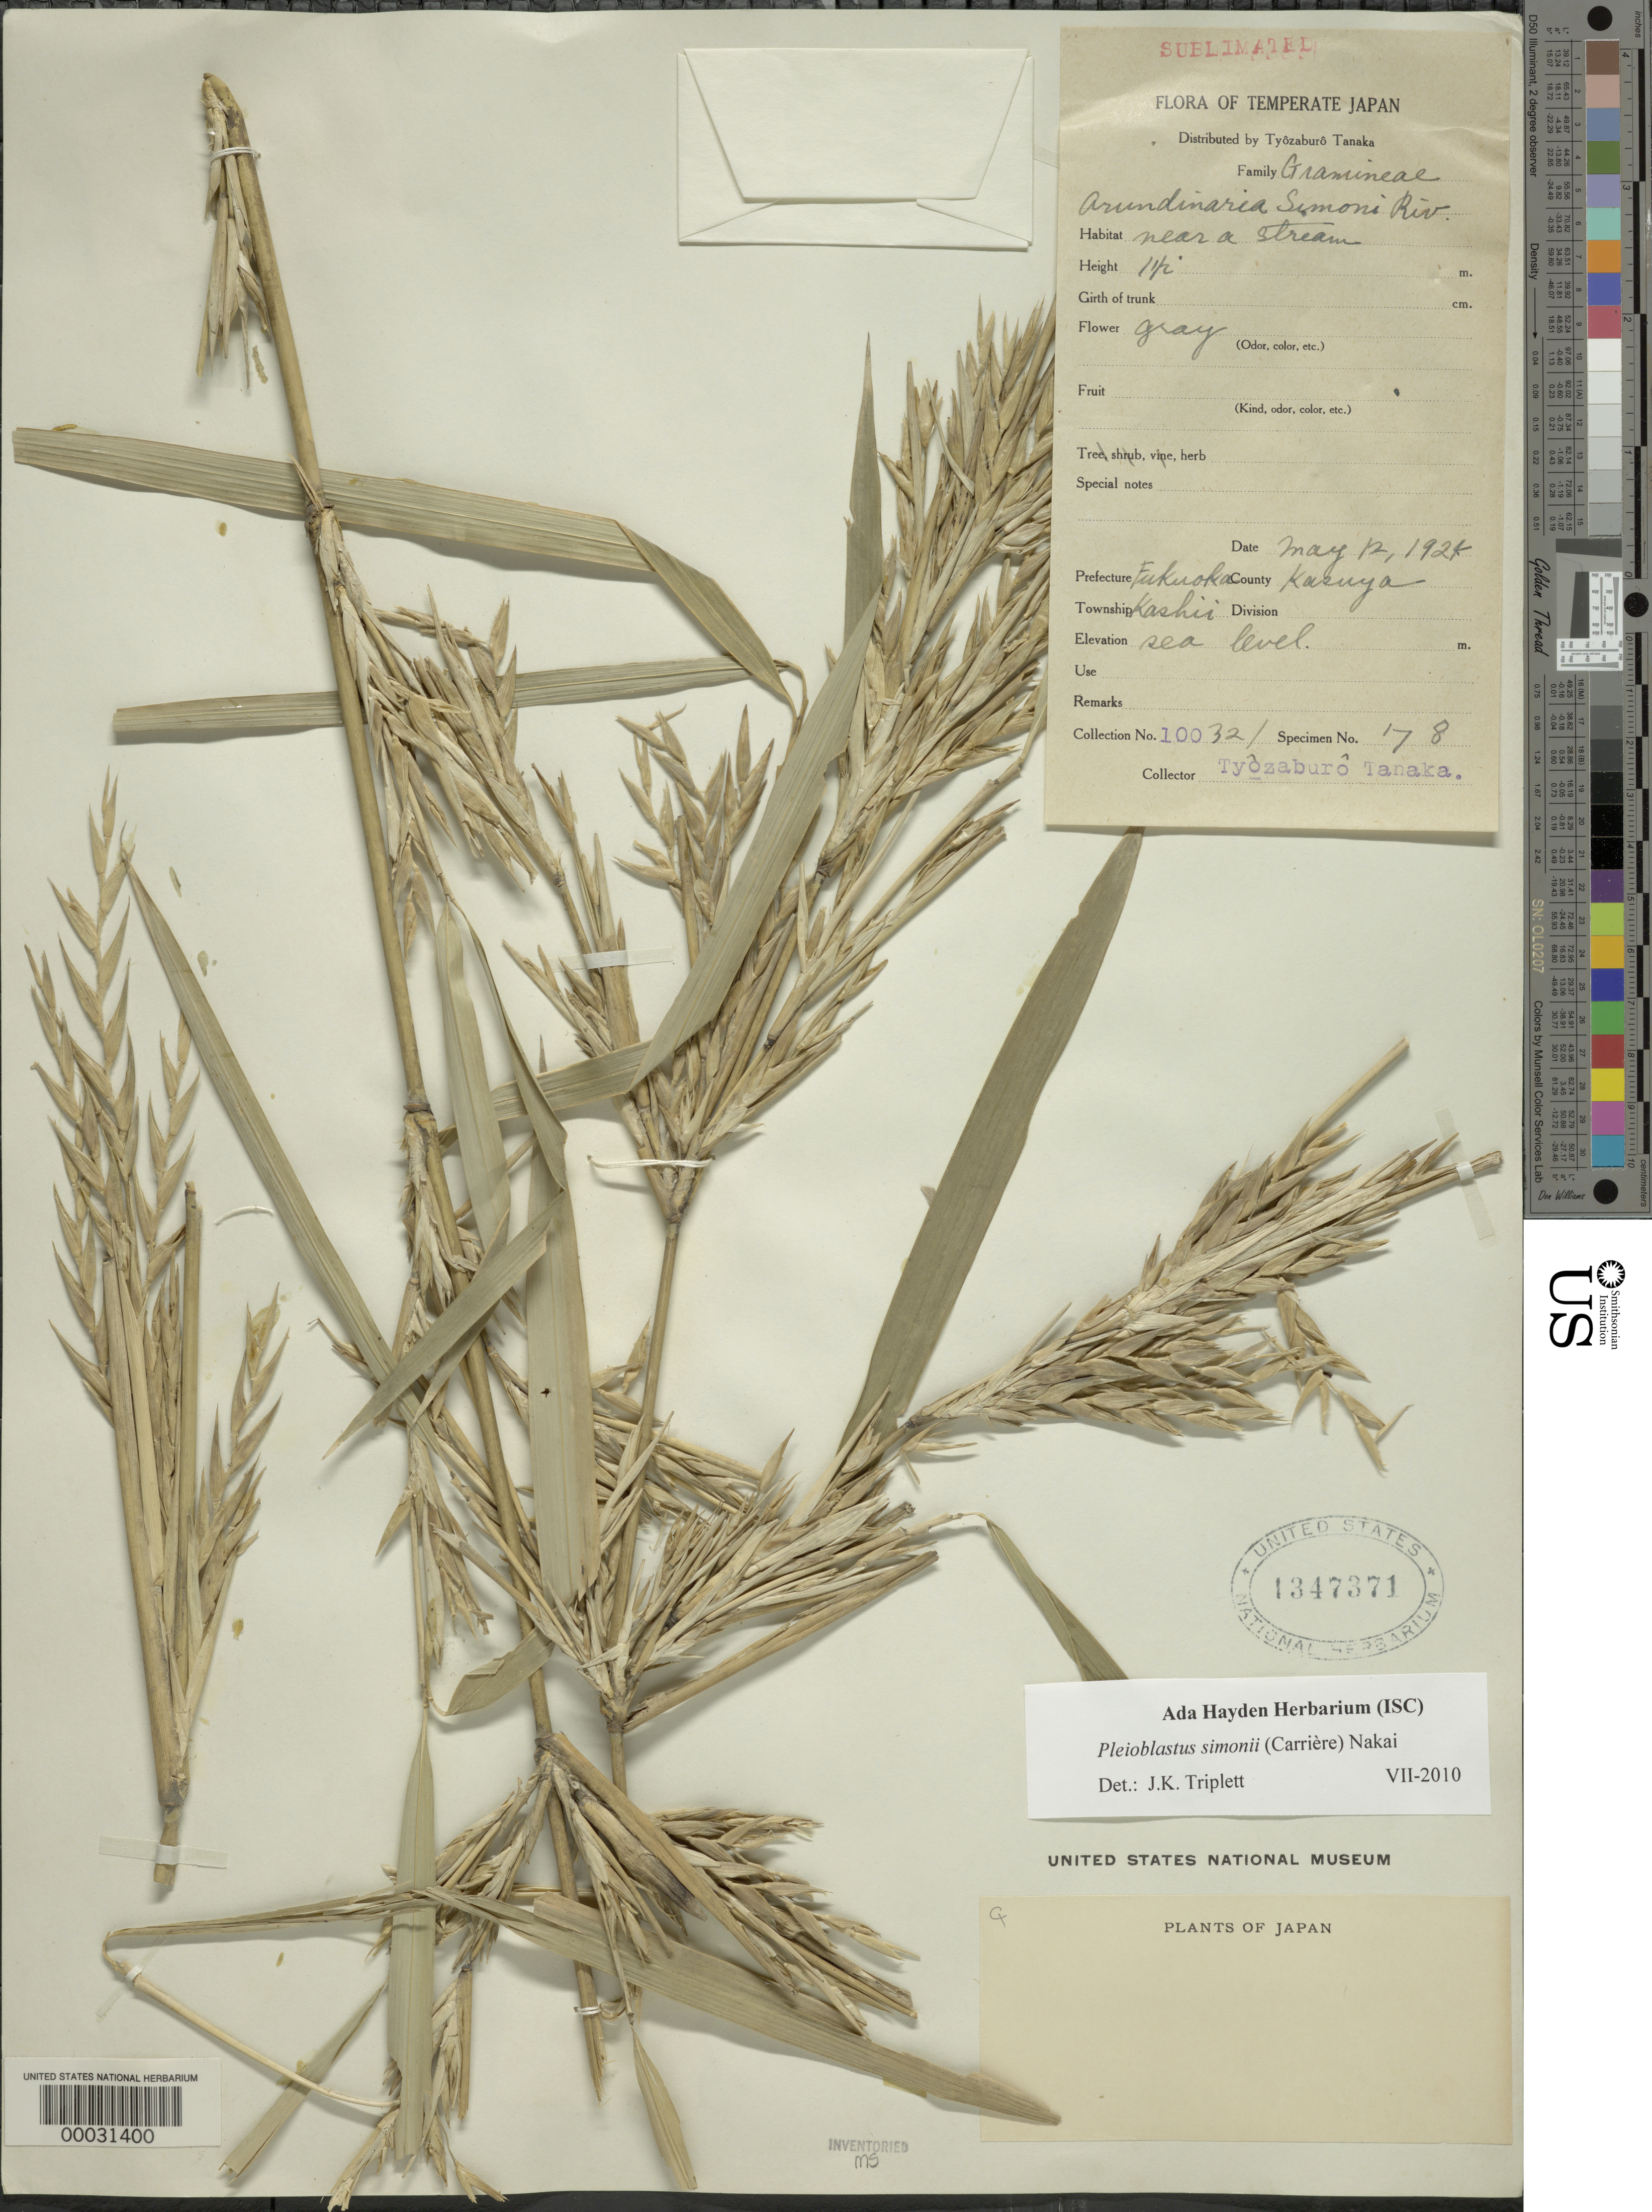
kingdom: Plantae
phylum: Tracheophyta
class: Liliopsida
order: Poales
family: Poaceae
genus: Pleioblastus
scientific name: Pleioblastus simonii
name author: (Carrière) Nakai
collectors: Tanaka, --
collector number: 178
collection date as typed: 12 May 1924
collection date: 1924-05-12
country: Japan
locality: Kashii, kasuya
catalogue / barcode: US 1347371